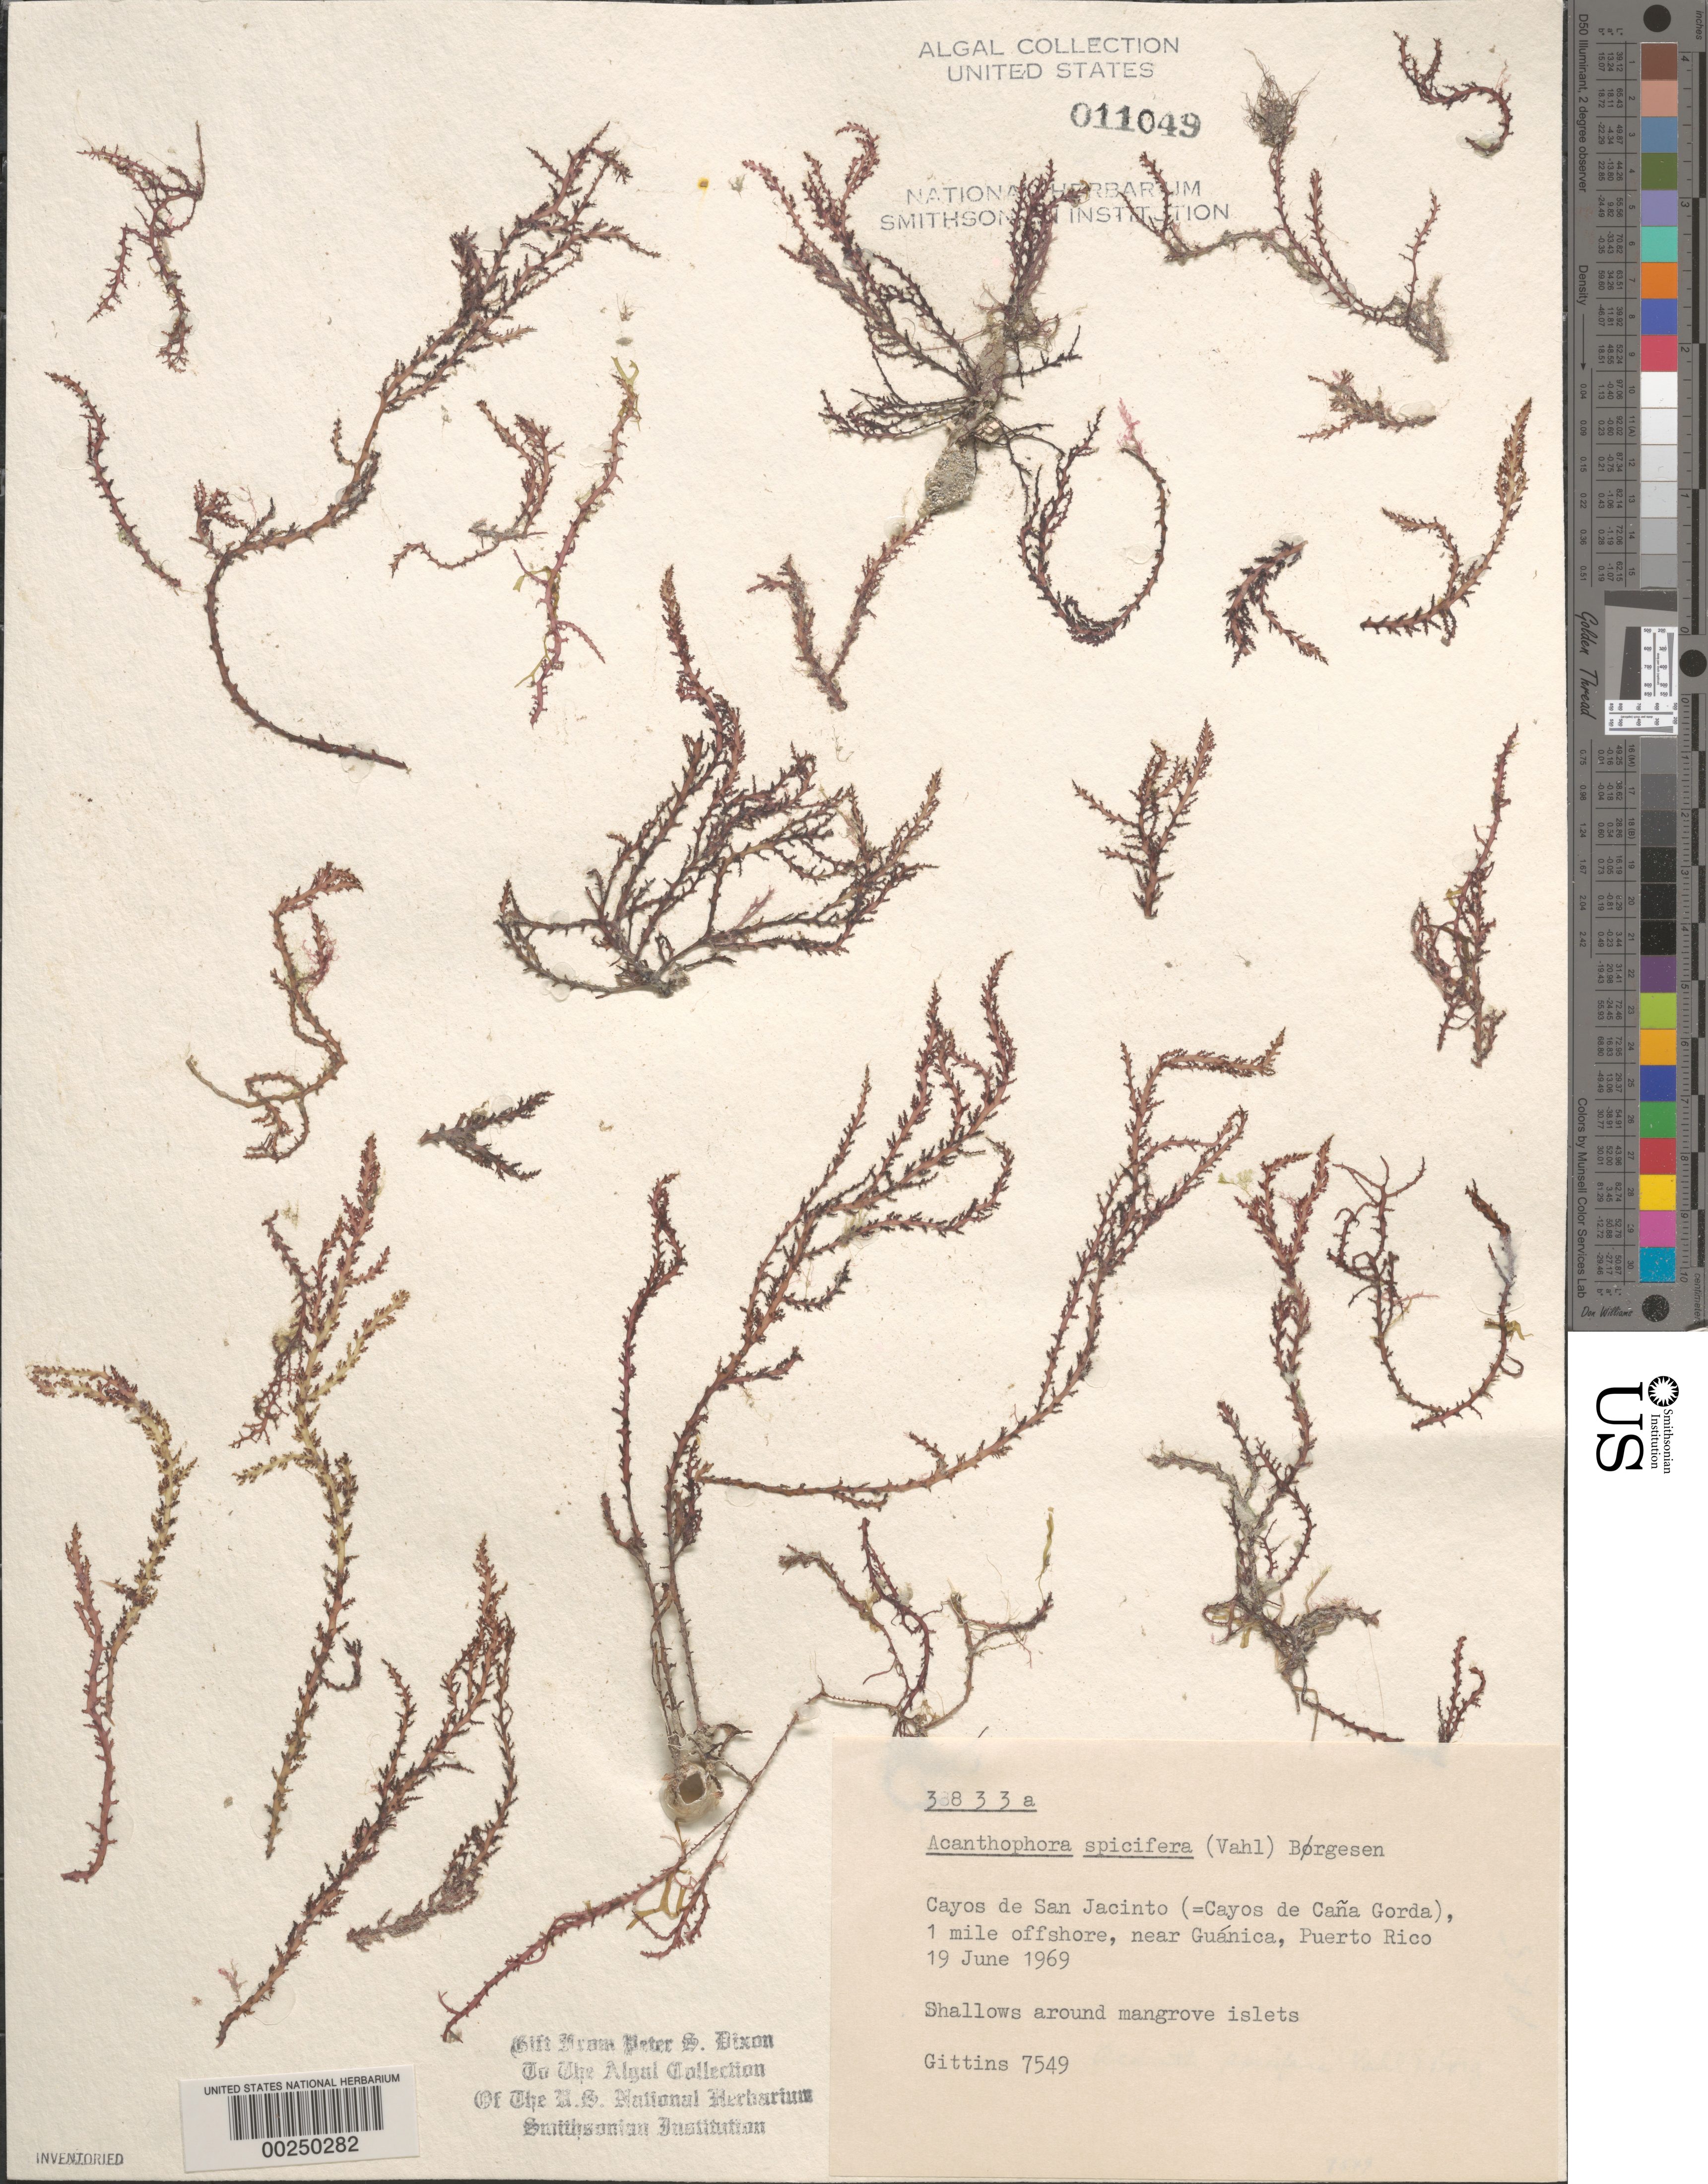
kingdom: Plantae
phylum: Rhodophyta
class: Florideophyceae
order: Ceramiales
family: Rhodomelaceae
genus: Acanthophora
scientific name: Acanthophora spicifera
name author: (Vahl) Børgesen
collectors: B. Gittins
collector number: BTG 7549 & PSD 3833A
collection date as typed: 19 Jun 1969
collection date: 1969-06-19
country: Puerto Rico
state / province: Guanica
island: Cayos de San Jacinto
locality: Near Guanica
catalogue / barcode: US 11049